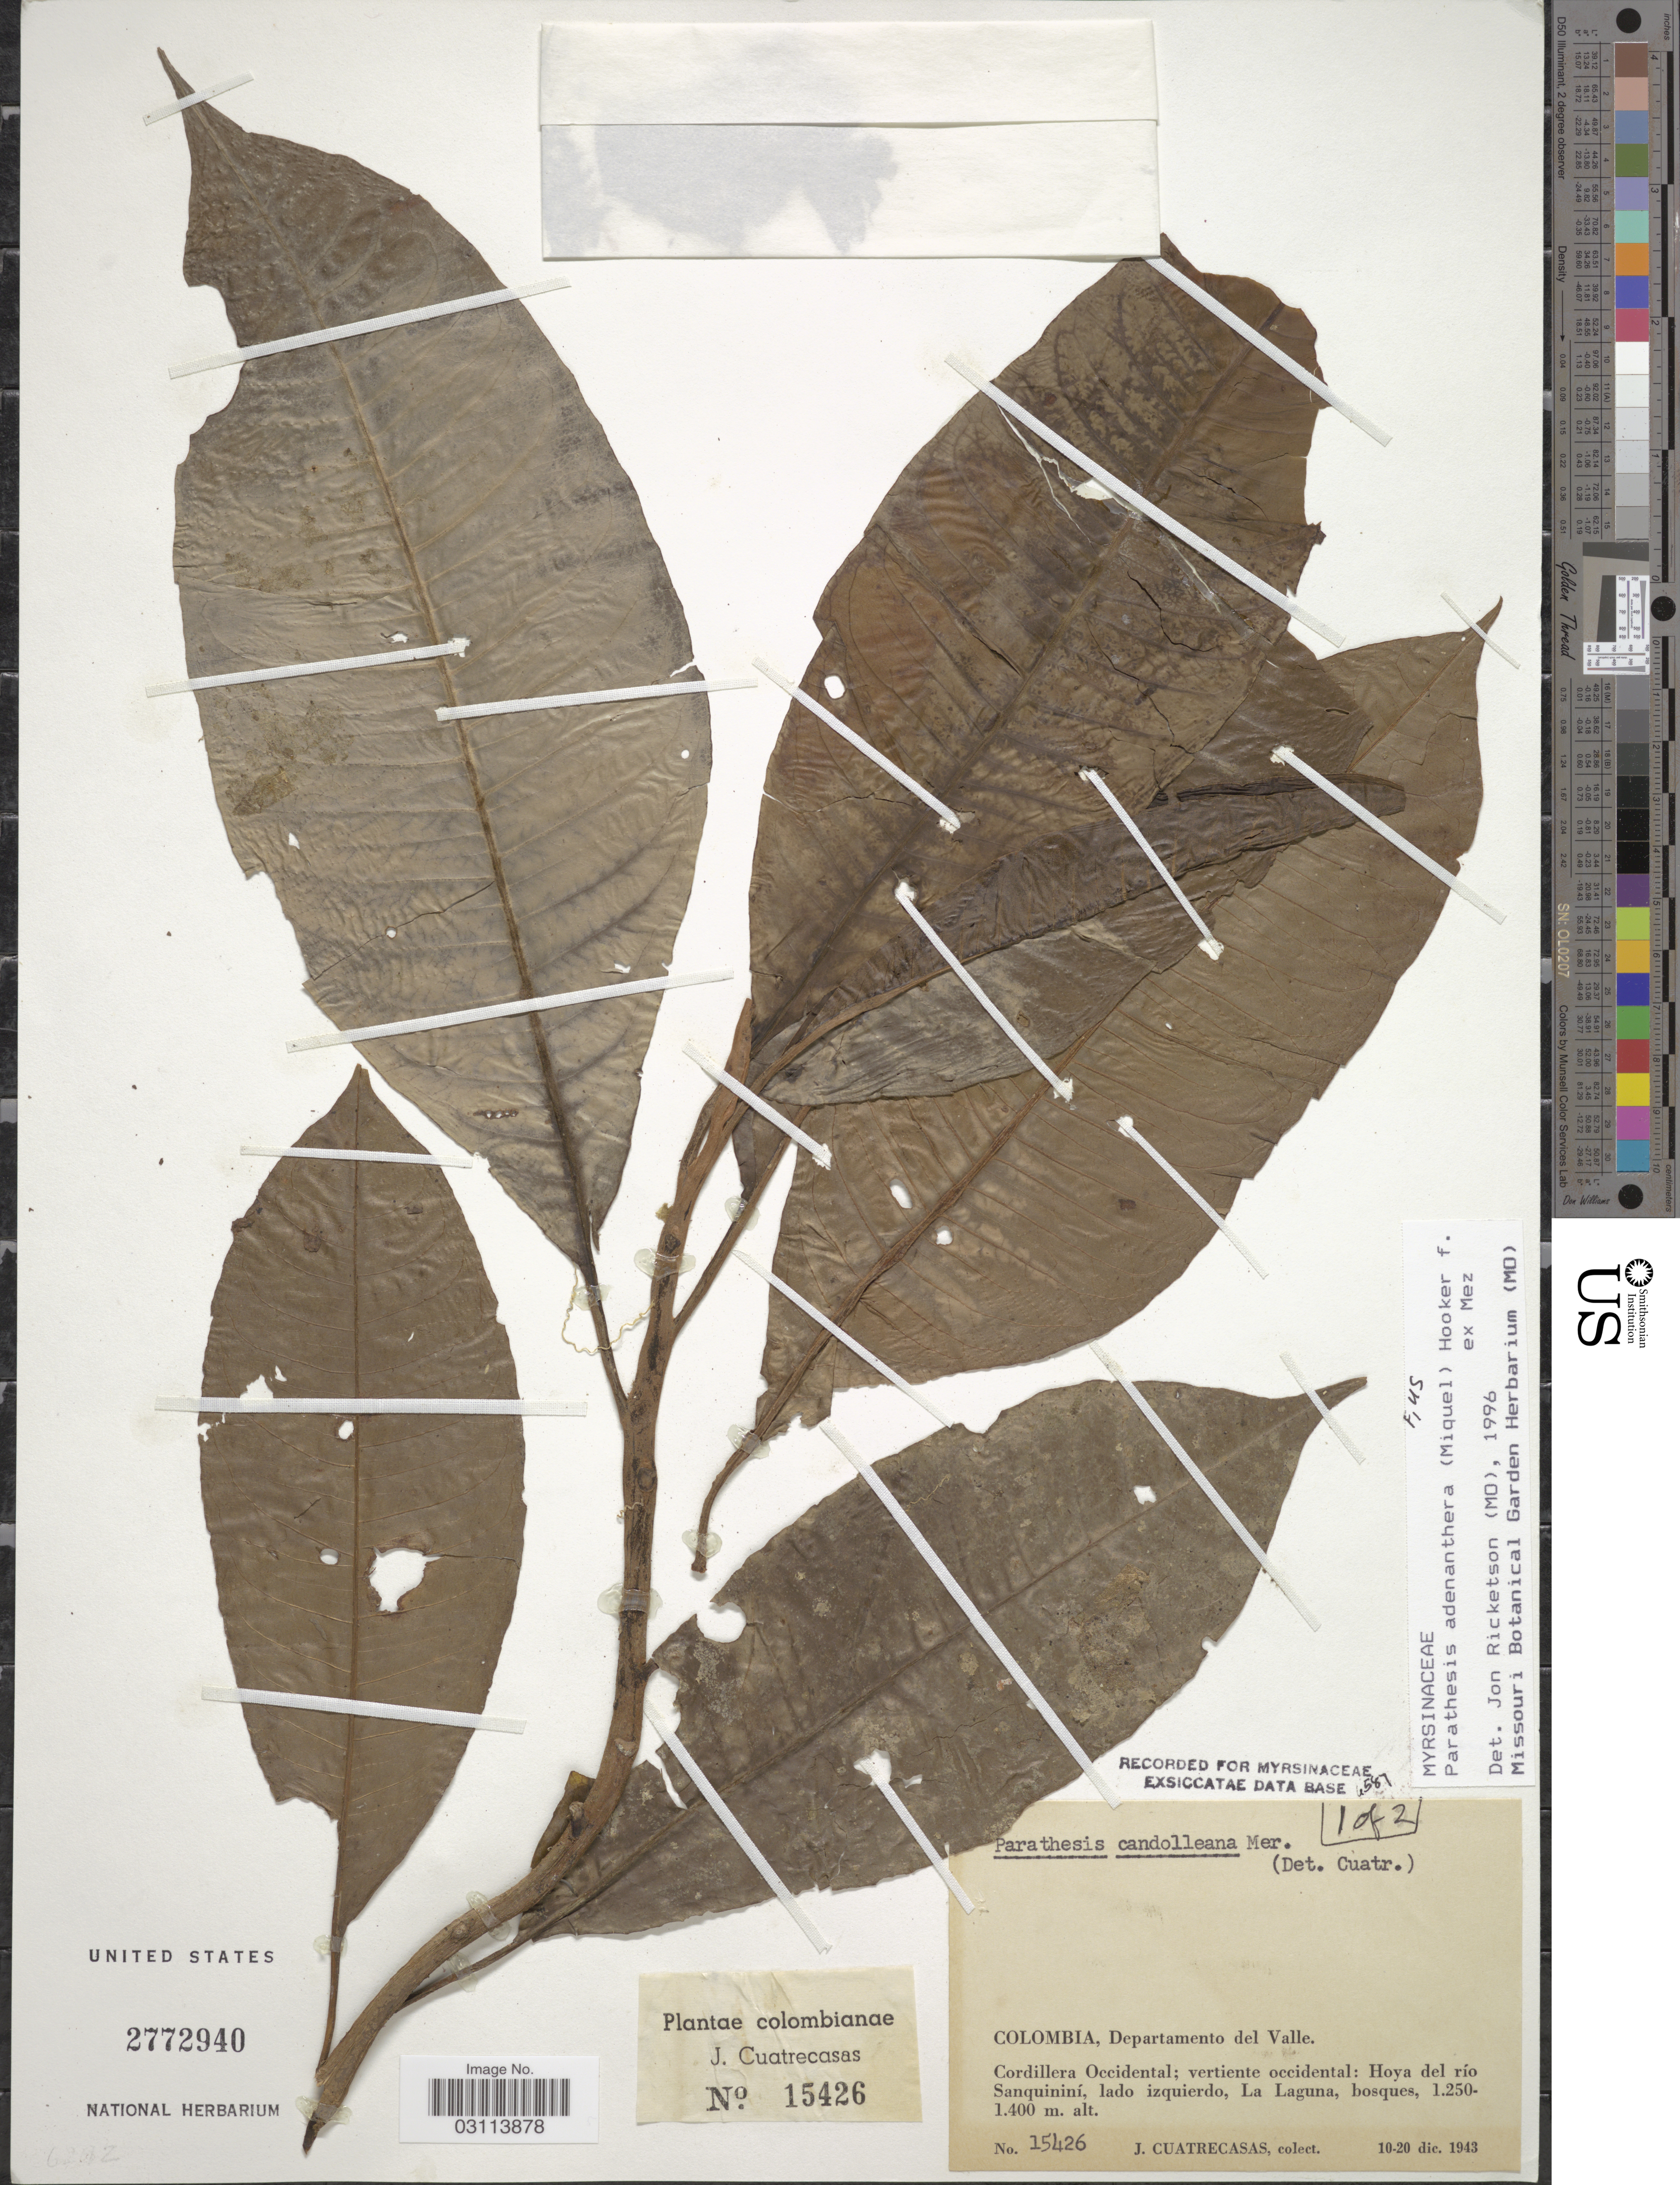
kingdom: Plantae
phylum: Tracheophyta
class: Magnoliopsida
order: Ericales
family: Primulaceae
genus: Parathesis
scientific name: Parathesis adenanthera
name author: (Miq.) Hook. f. ex Mez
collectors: J. Cuatrecasas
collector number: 15426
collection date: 1943-12-10/1943-12-20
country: Colombia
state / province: Valle del Cauca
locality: Departamento del Valle. Cordillera Occidental; veriente occidental: Hoya del río Sanquininí, lado izquierdo, La Laguna.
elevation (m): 1250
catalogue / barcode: US 2772940